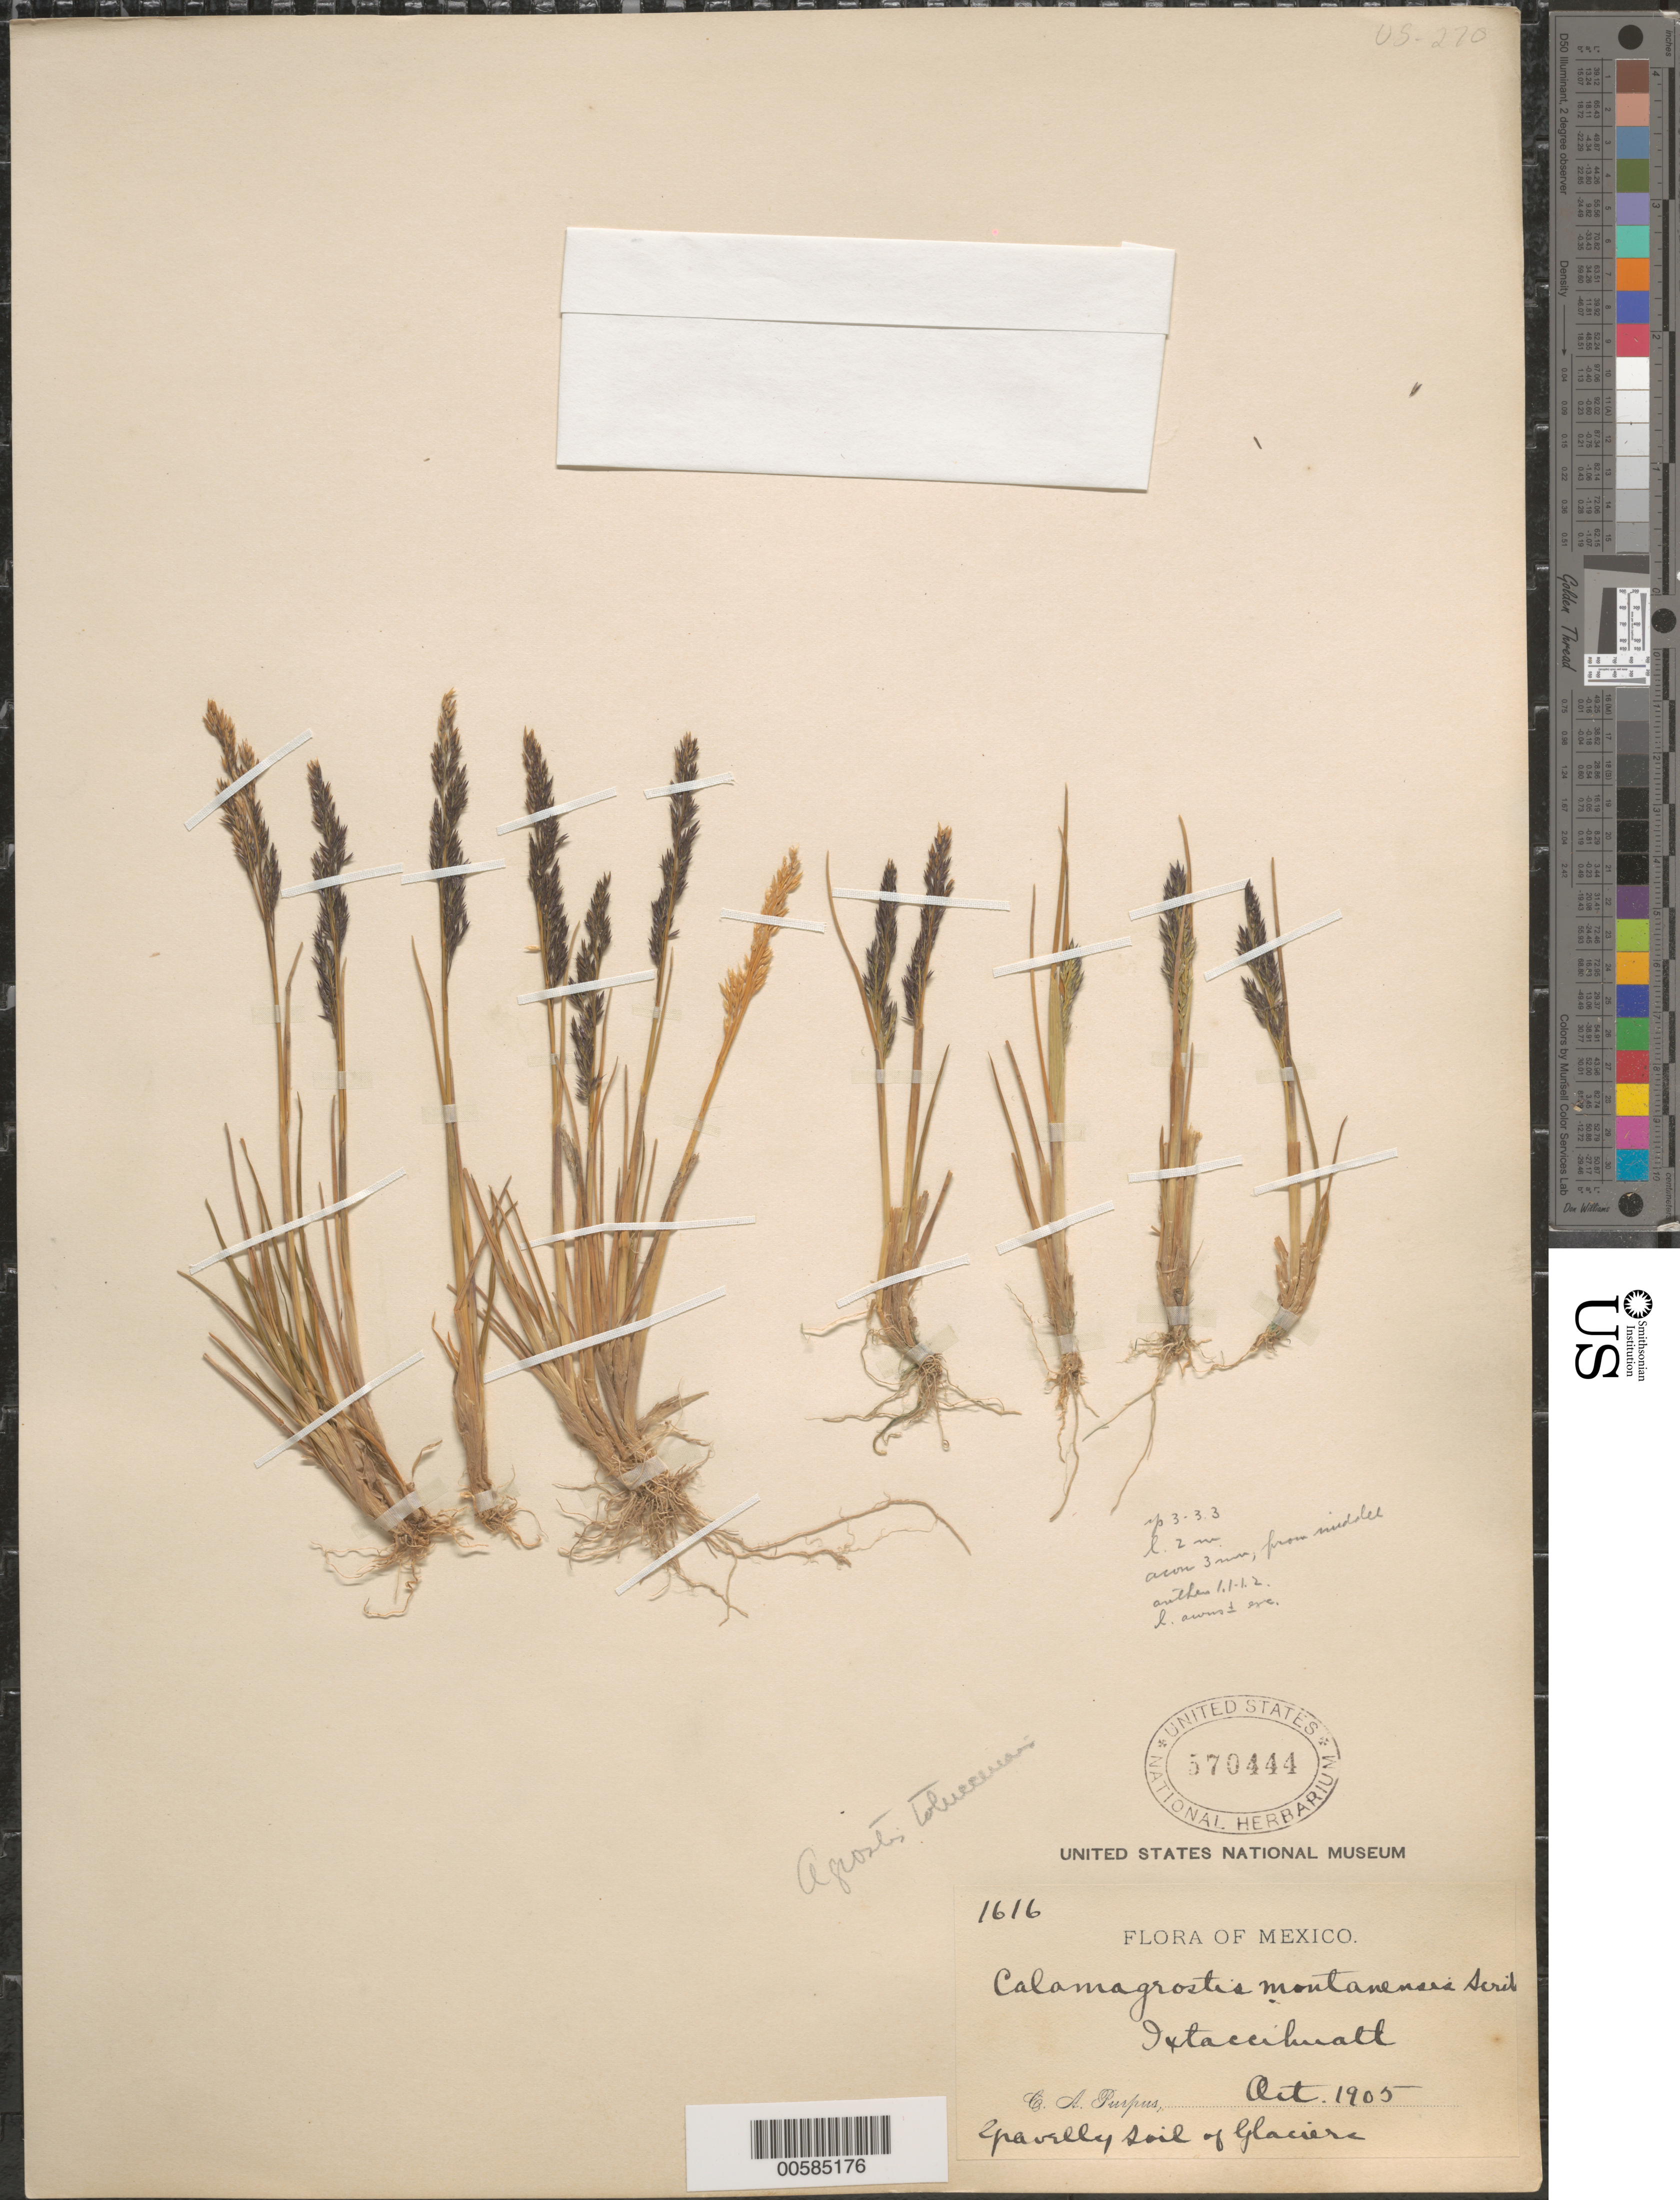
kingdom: Plantae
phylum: Tracheophyta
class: Liliopsida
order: Poales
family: Poaceae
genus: Calamagrostis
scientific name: Calamagrostis montanensis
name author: Scribn. ex Vasey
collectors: C. A. Purpus et al.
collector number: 1616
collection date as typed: Oct 1905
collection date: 1905-10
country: Mexico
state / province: México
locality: Ixtaccihuatl.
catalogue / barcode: US 570444